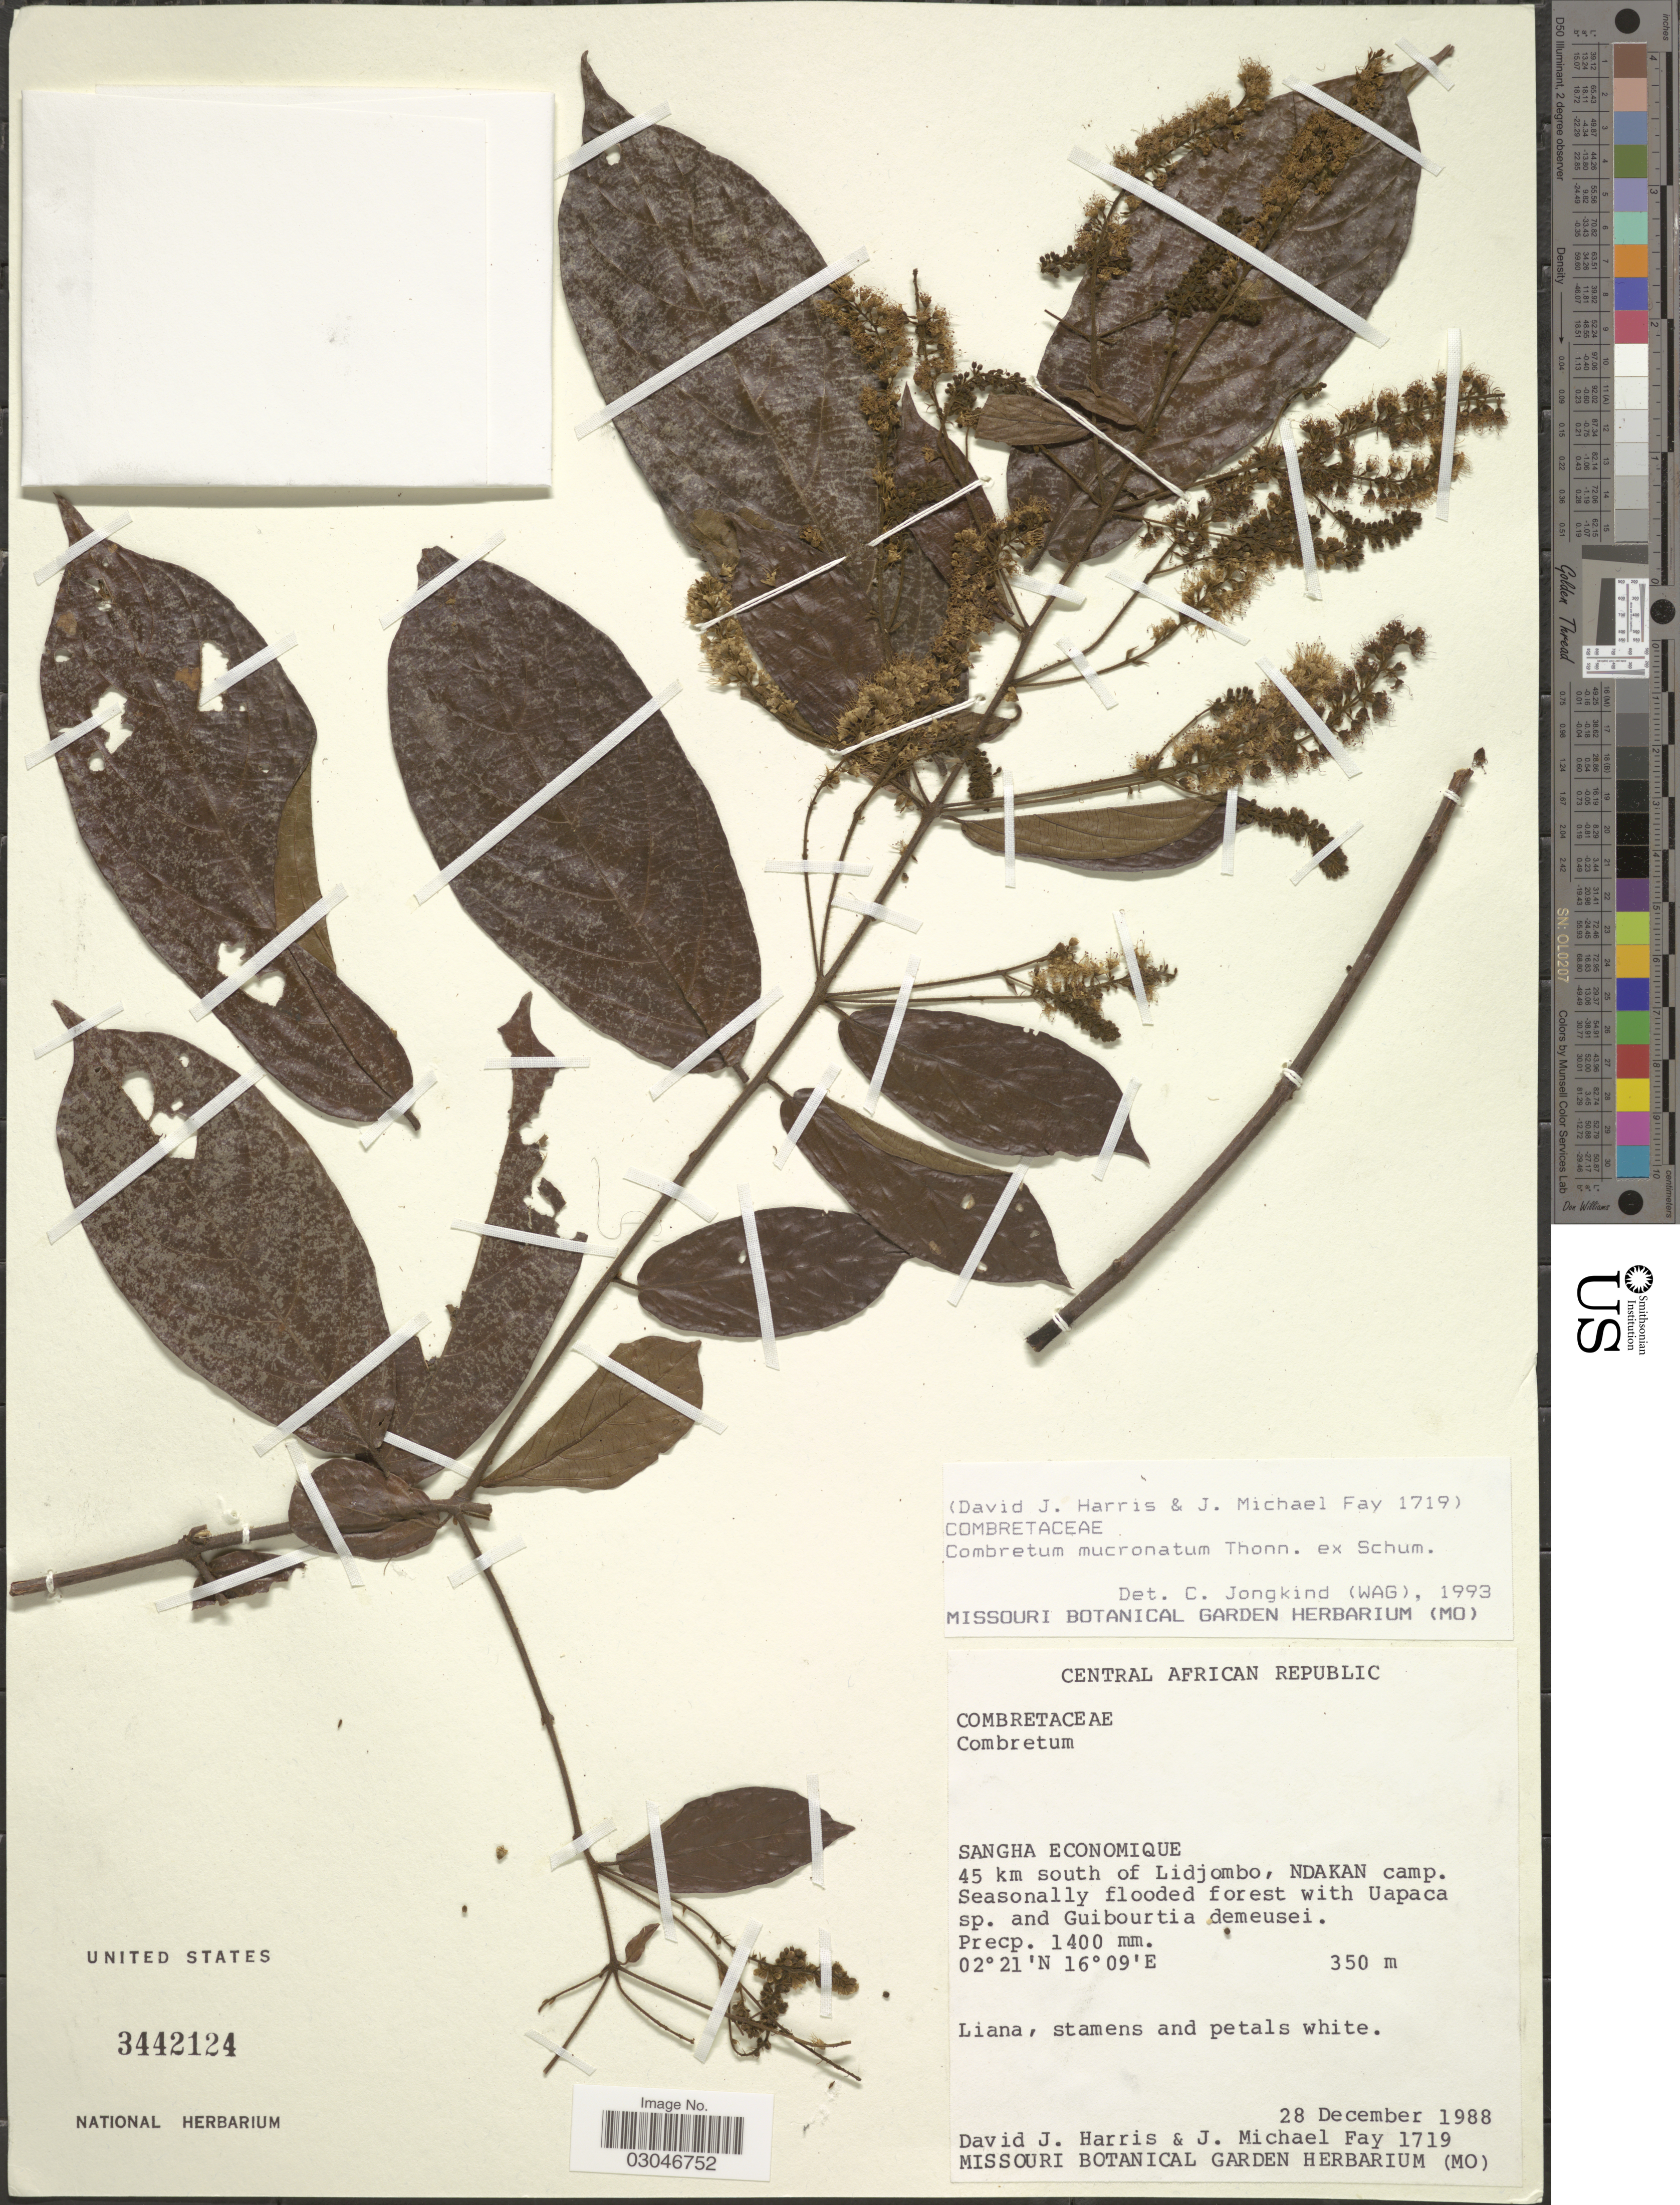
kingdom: Plantae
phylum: Tracheophyta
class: Magnoliopsida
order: Myrtales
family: Combretaceae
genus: Combretum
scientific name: Combretum mucronatum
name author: Thonn. ex Schumach.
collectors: D. J. Harris & J. M. Fay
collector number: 1719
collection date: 1988-12-28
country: Central African Republic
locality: Sangha Economique. 45 km south of Lidjombo, Ndakan camp.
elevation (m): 350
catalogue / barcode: US 3442124